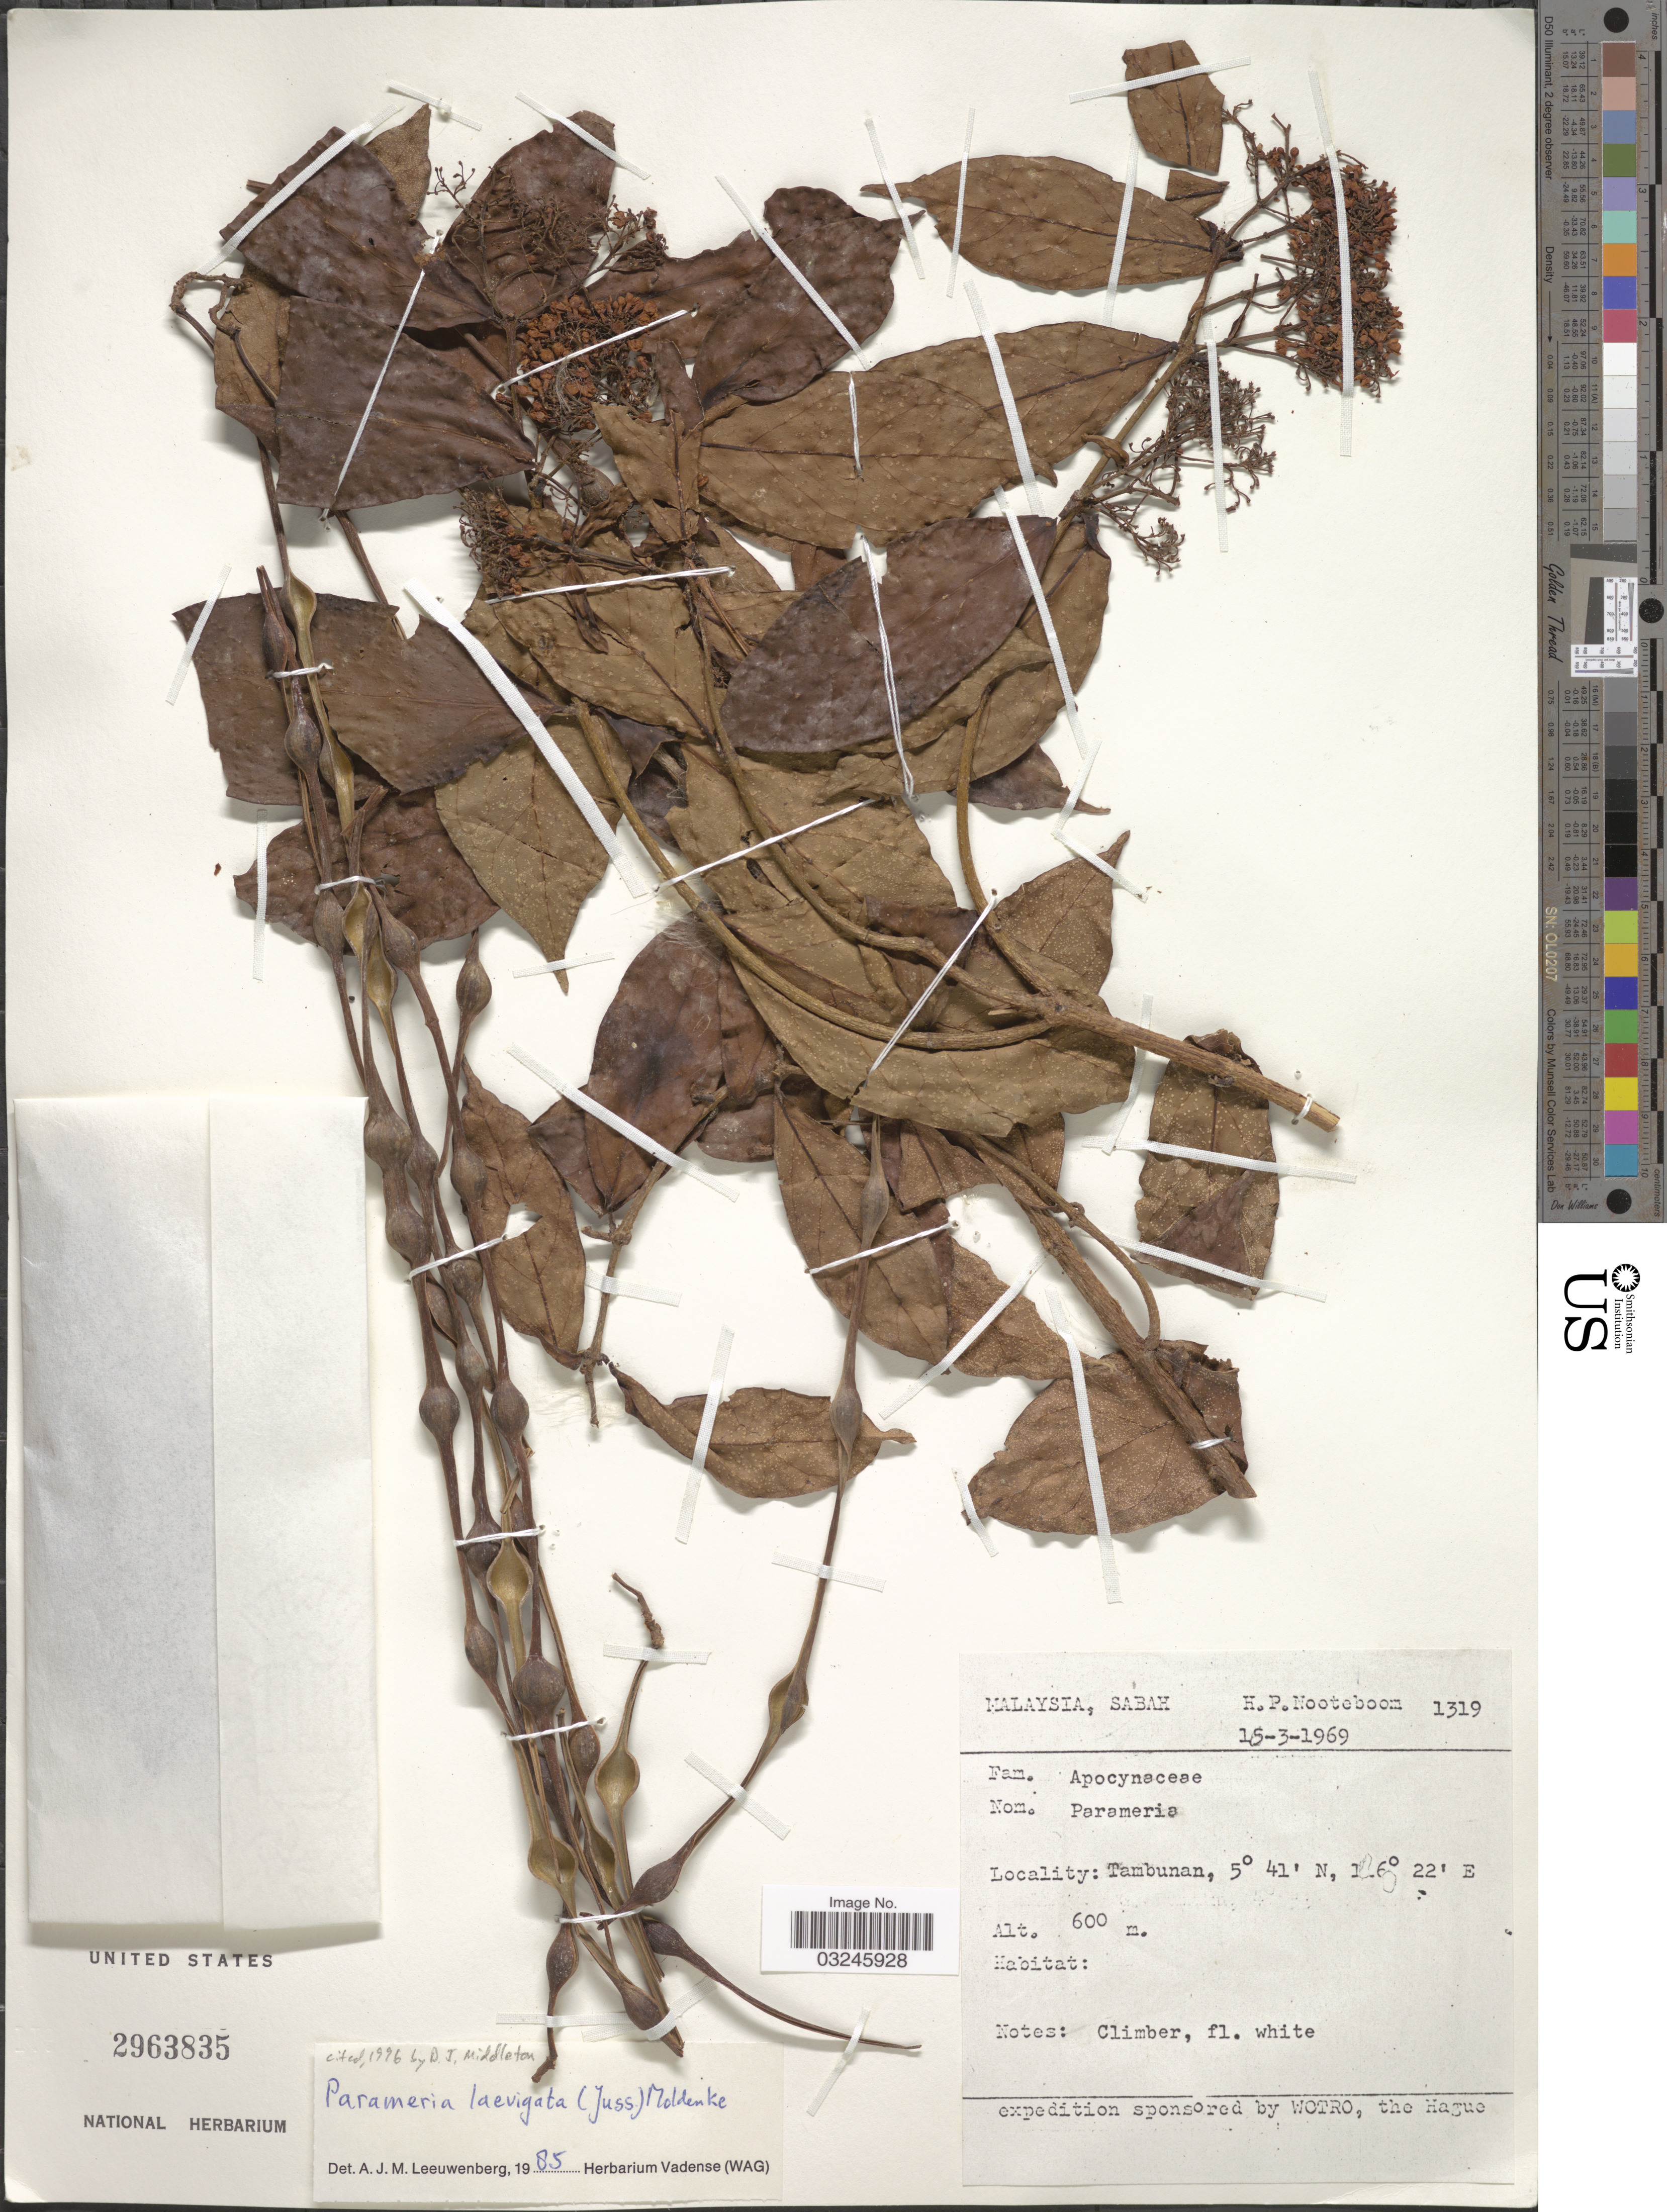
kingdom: Plantae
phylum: Tracheophyta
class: Magnoliopsida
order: Gentianales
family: Apocynaceae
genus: Parameria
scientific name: Parameria laevigata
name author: (Juss.) Moldenke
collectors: H. P. Nooteboom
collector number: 1319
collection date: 1969-03-16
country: Malaysia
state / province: Sabah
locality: Tambunan.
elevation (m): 600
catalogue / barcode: US 2963835